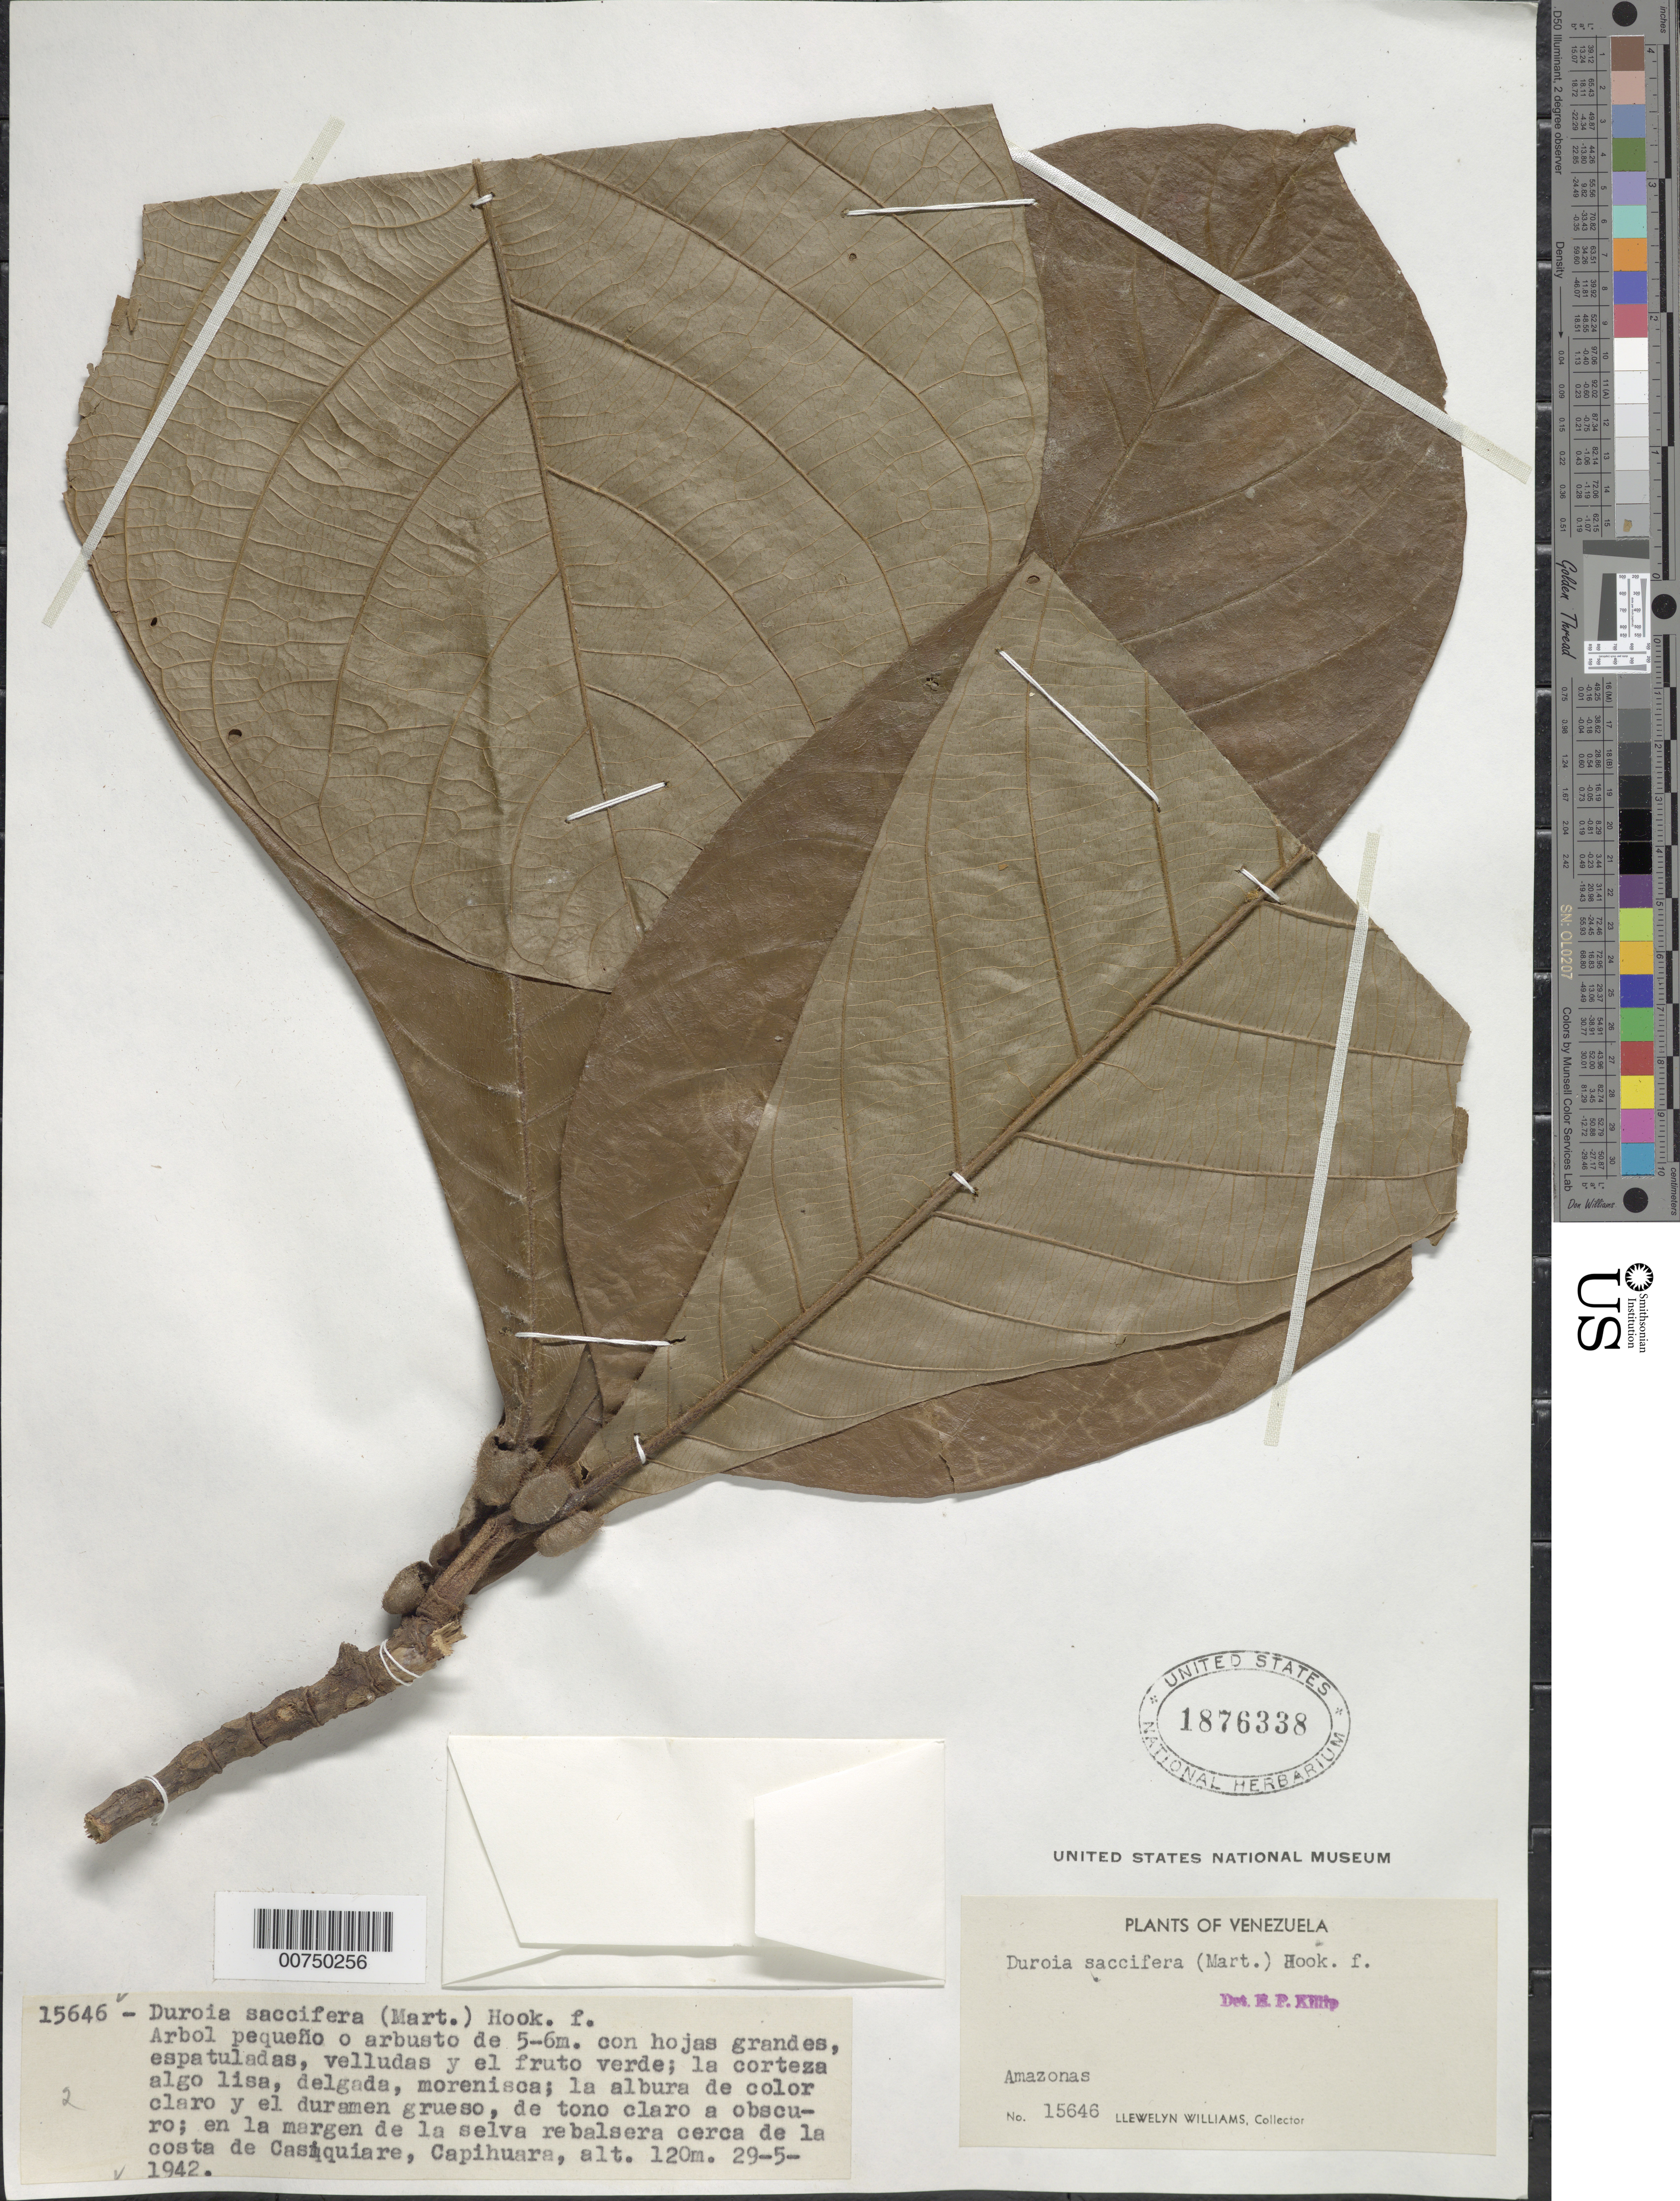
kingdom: Plantae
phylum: Tracheophyta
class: Magnoliopsida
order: Gentianales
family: Rubiaceae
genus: Duroia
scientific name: Duroia saccifera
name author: (Mart. ex Roem. & Schult.) Hook. f. ex K. Schum.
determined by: Killip, Ellsworth P.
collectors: Ll. Williams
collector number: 15646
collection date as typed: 29-May-42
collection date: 1942-05-29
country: Venezuela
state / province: Amazonas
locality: Capihuara, Alto Casiquiare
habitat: Margen de la selva rebalsera cerca de la costa de Casiquiare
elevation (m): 120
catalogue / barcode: US 1876338